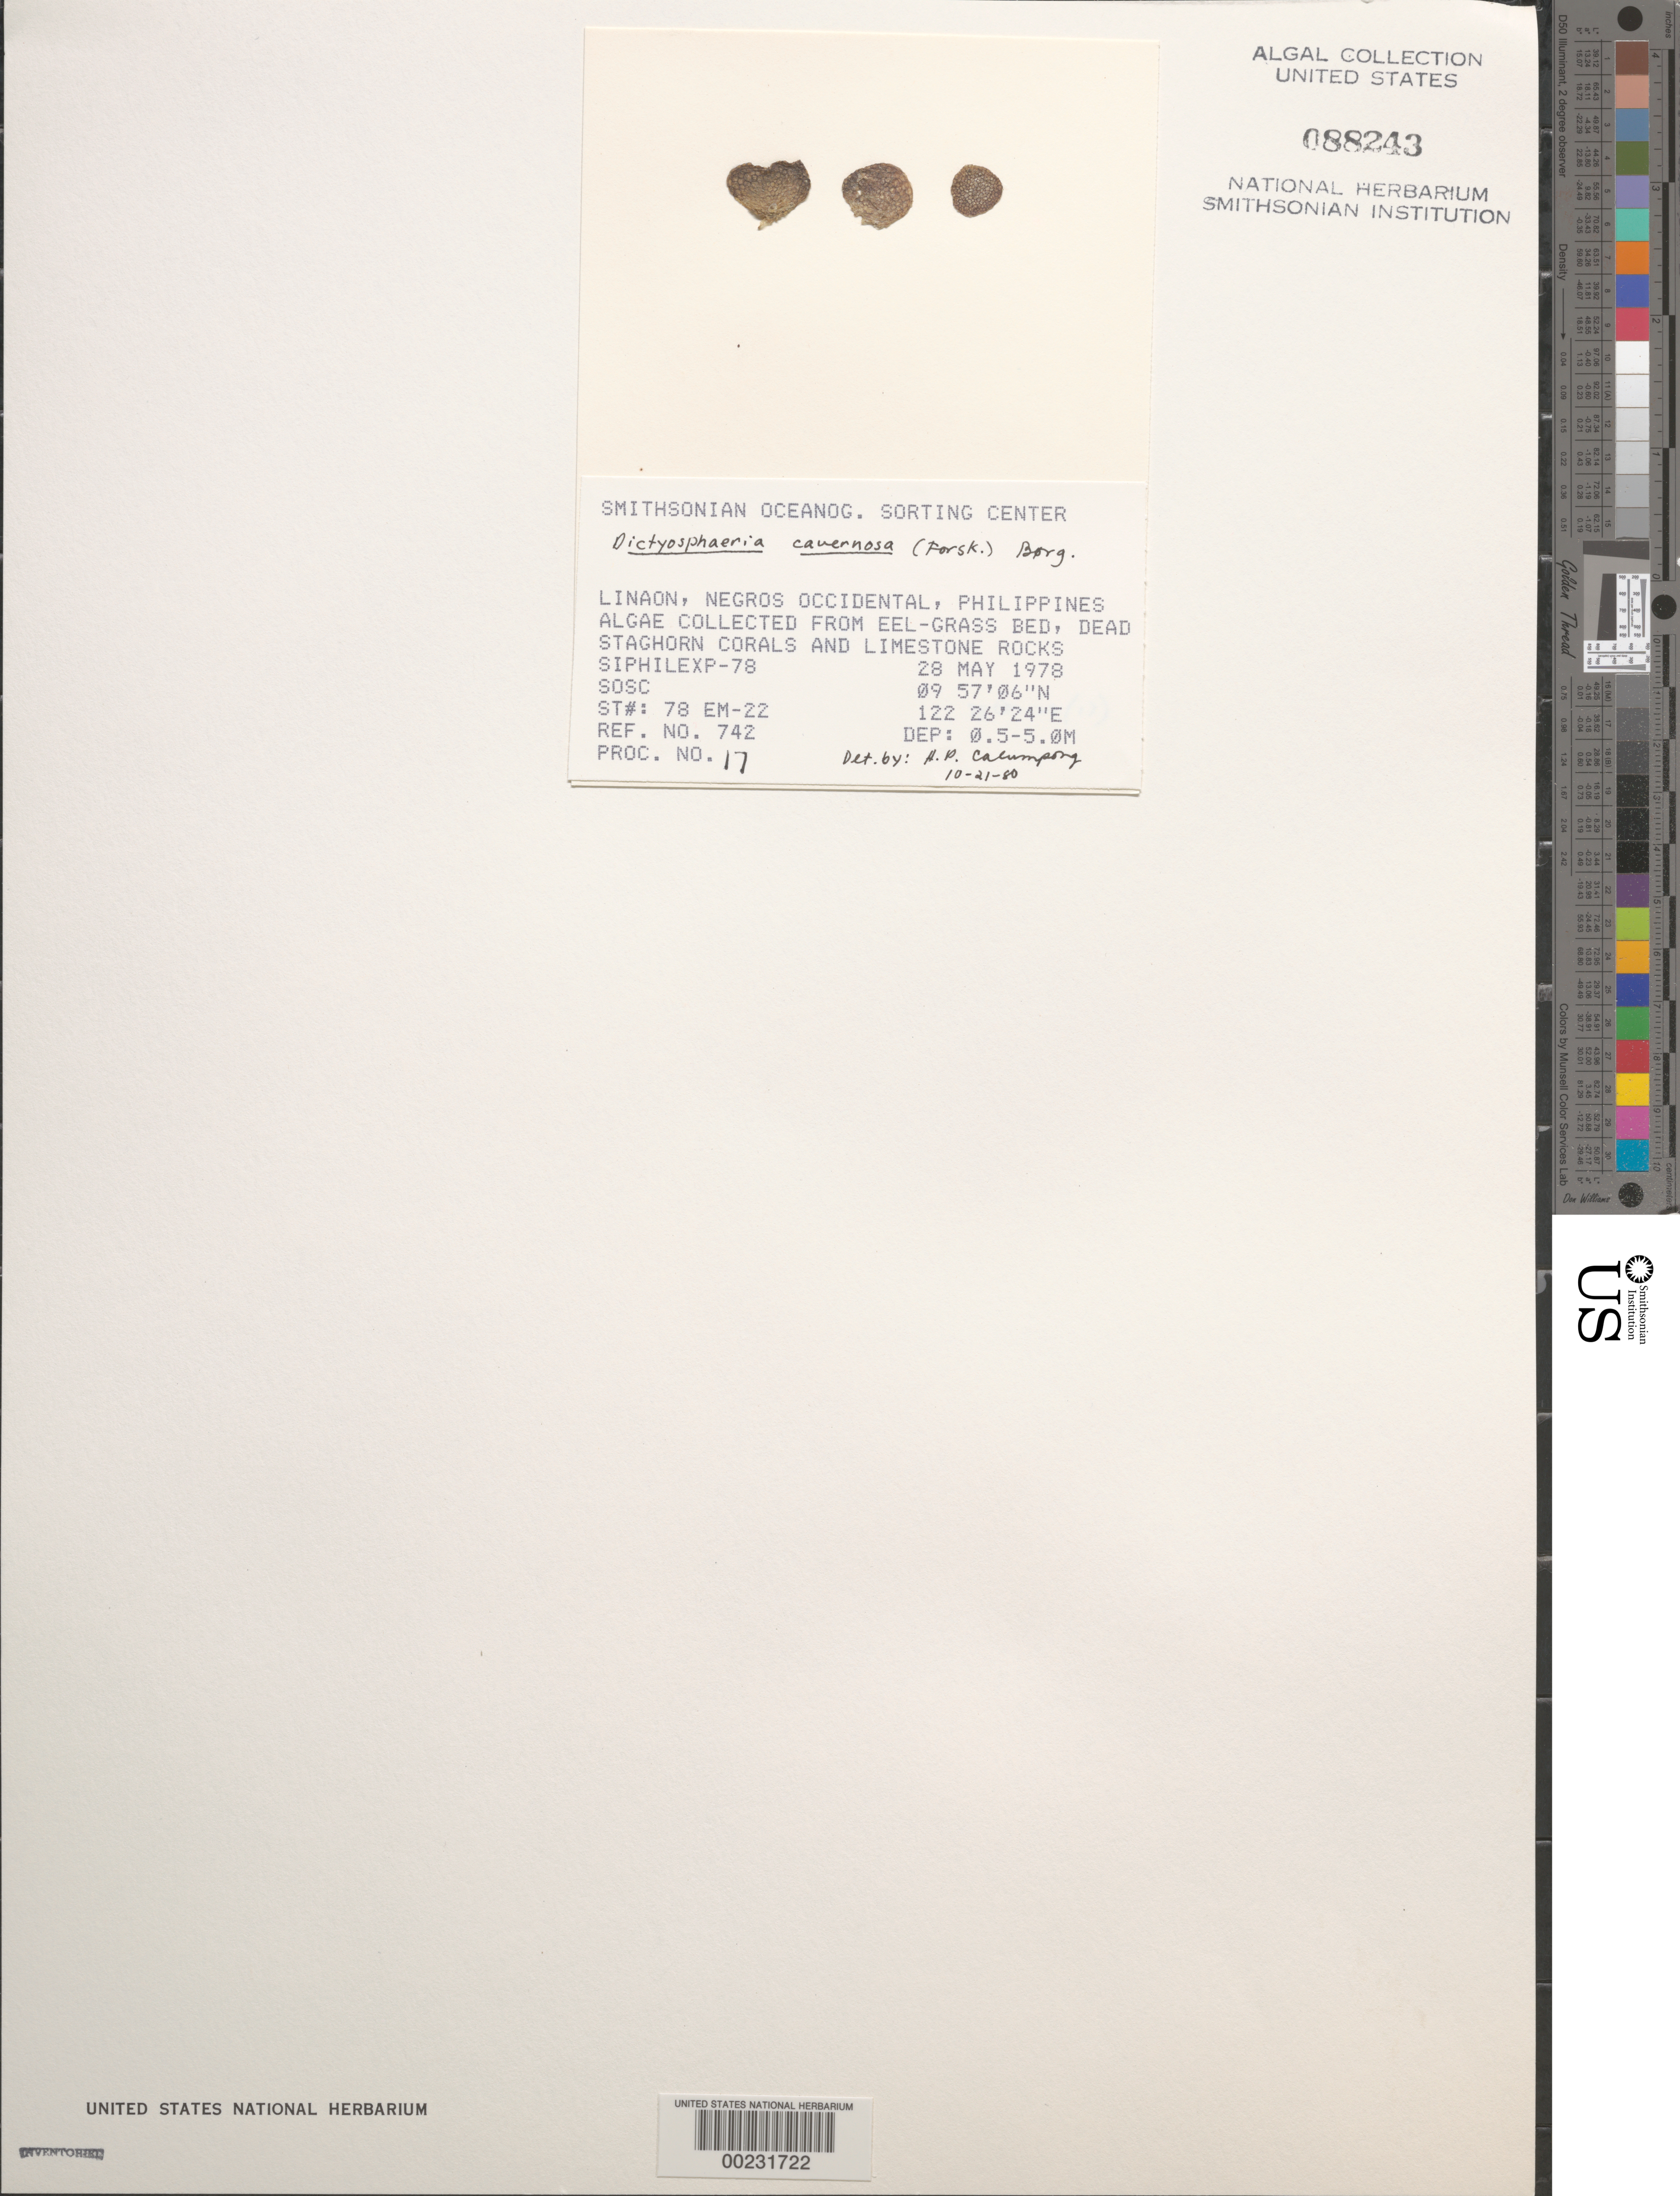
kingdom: Plantae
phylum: Chlorophyta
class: Ulvophyceae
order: Siphonocladales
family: Siphonocladaceae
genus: Dictyosphaeria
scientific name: Dictyosphaeria cavernosa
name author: (Forssk.) Børgesen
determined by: Calumpong, H. P.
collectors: SOSC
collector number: Station 78 Em-22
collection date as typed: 28 May 1978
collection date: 1978-05-28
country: Philippines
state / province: Western Visayas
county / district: Negros Occidental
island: Negros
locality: Linaon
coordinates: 09 57' 06" N, 122 26' 24" E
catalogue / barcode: US 88243